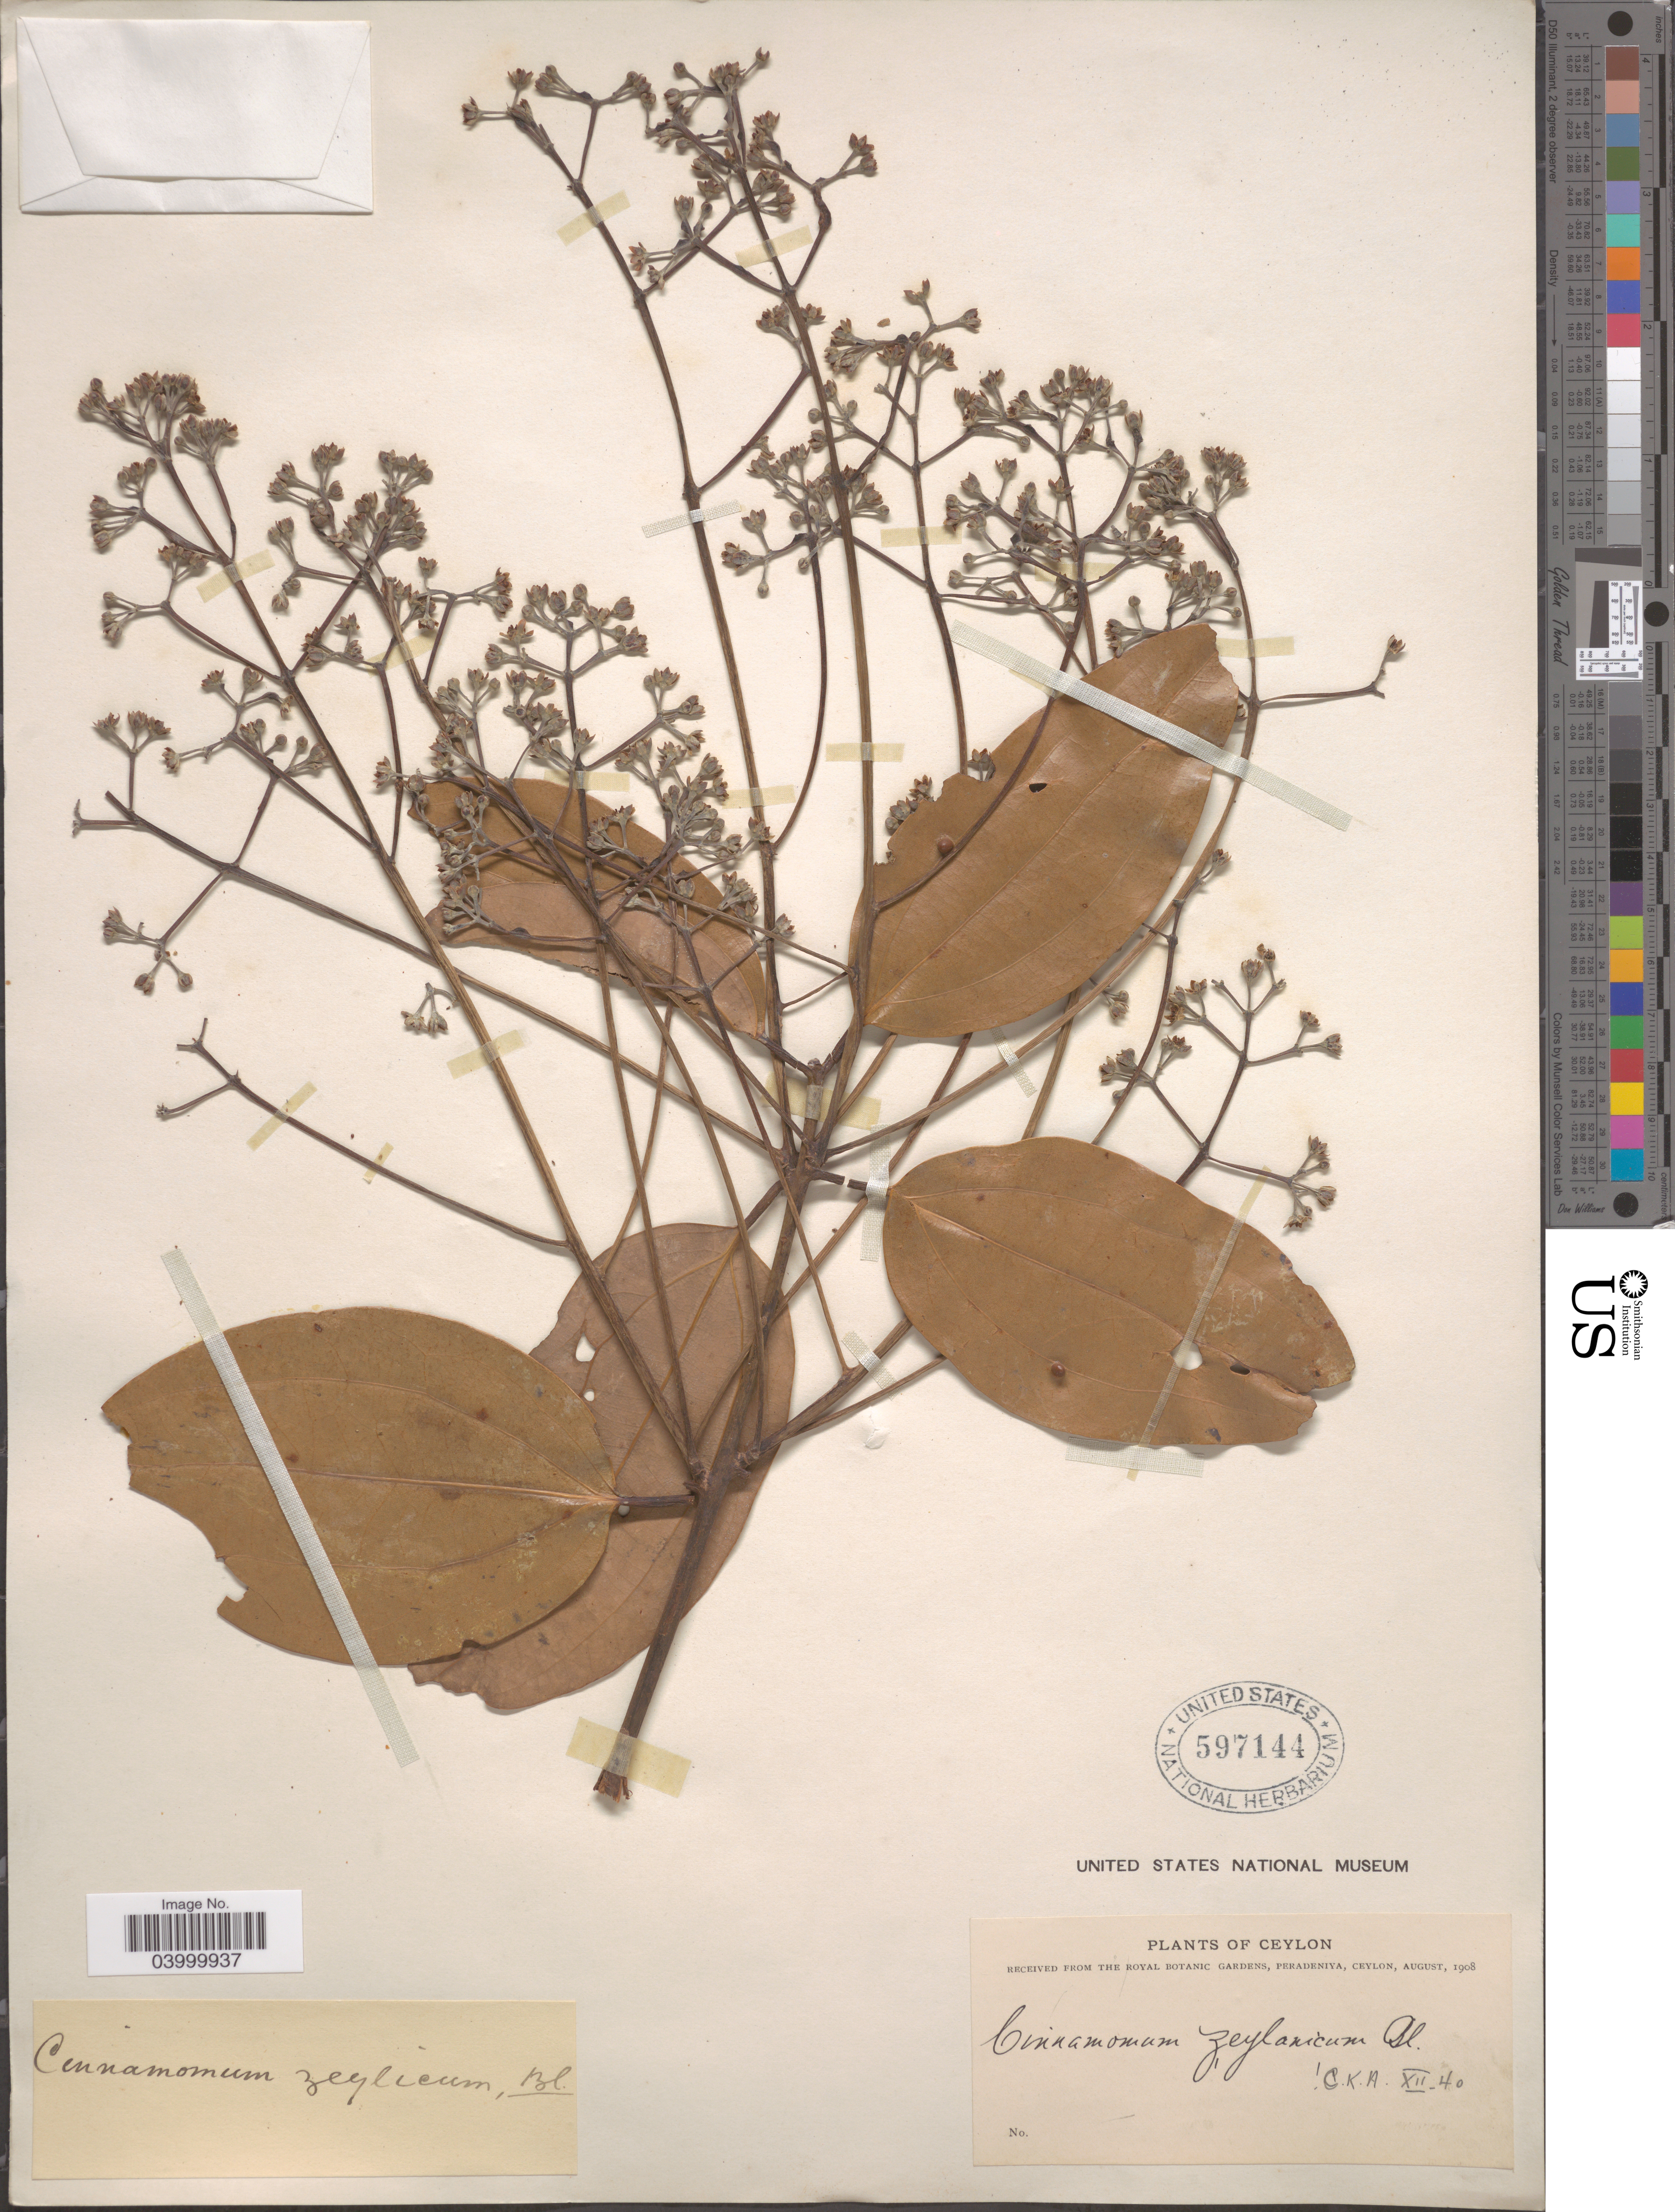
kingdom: Plantae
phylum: Tracheophyta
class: Magnoliopsida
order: Laurales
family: Lauraceae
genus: Cinnamomum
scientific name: Cinnamomum verum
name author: J. Presl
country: Sri Lanka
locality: Ceylon.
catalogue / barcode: US 597144